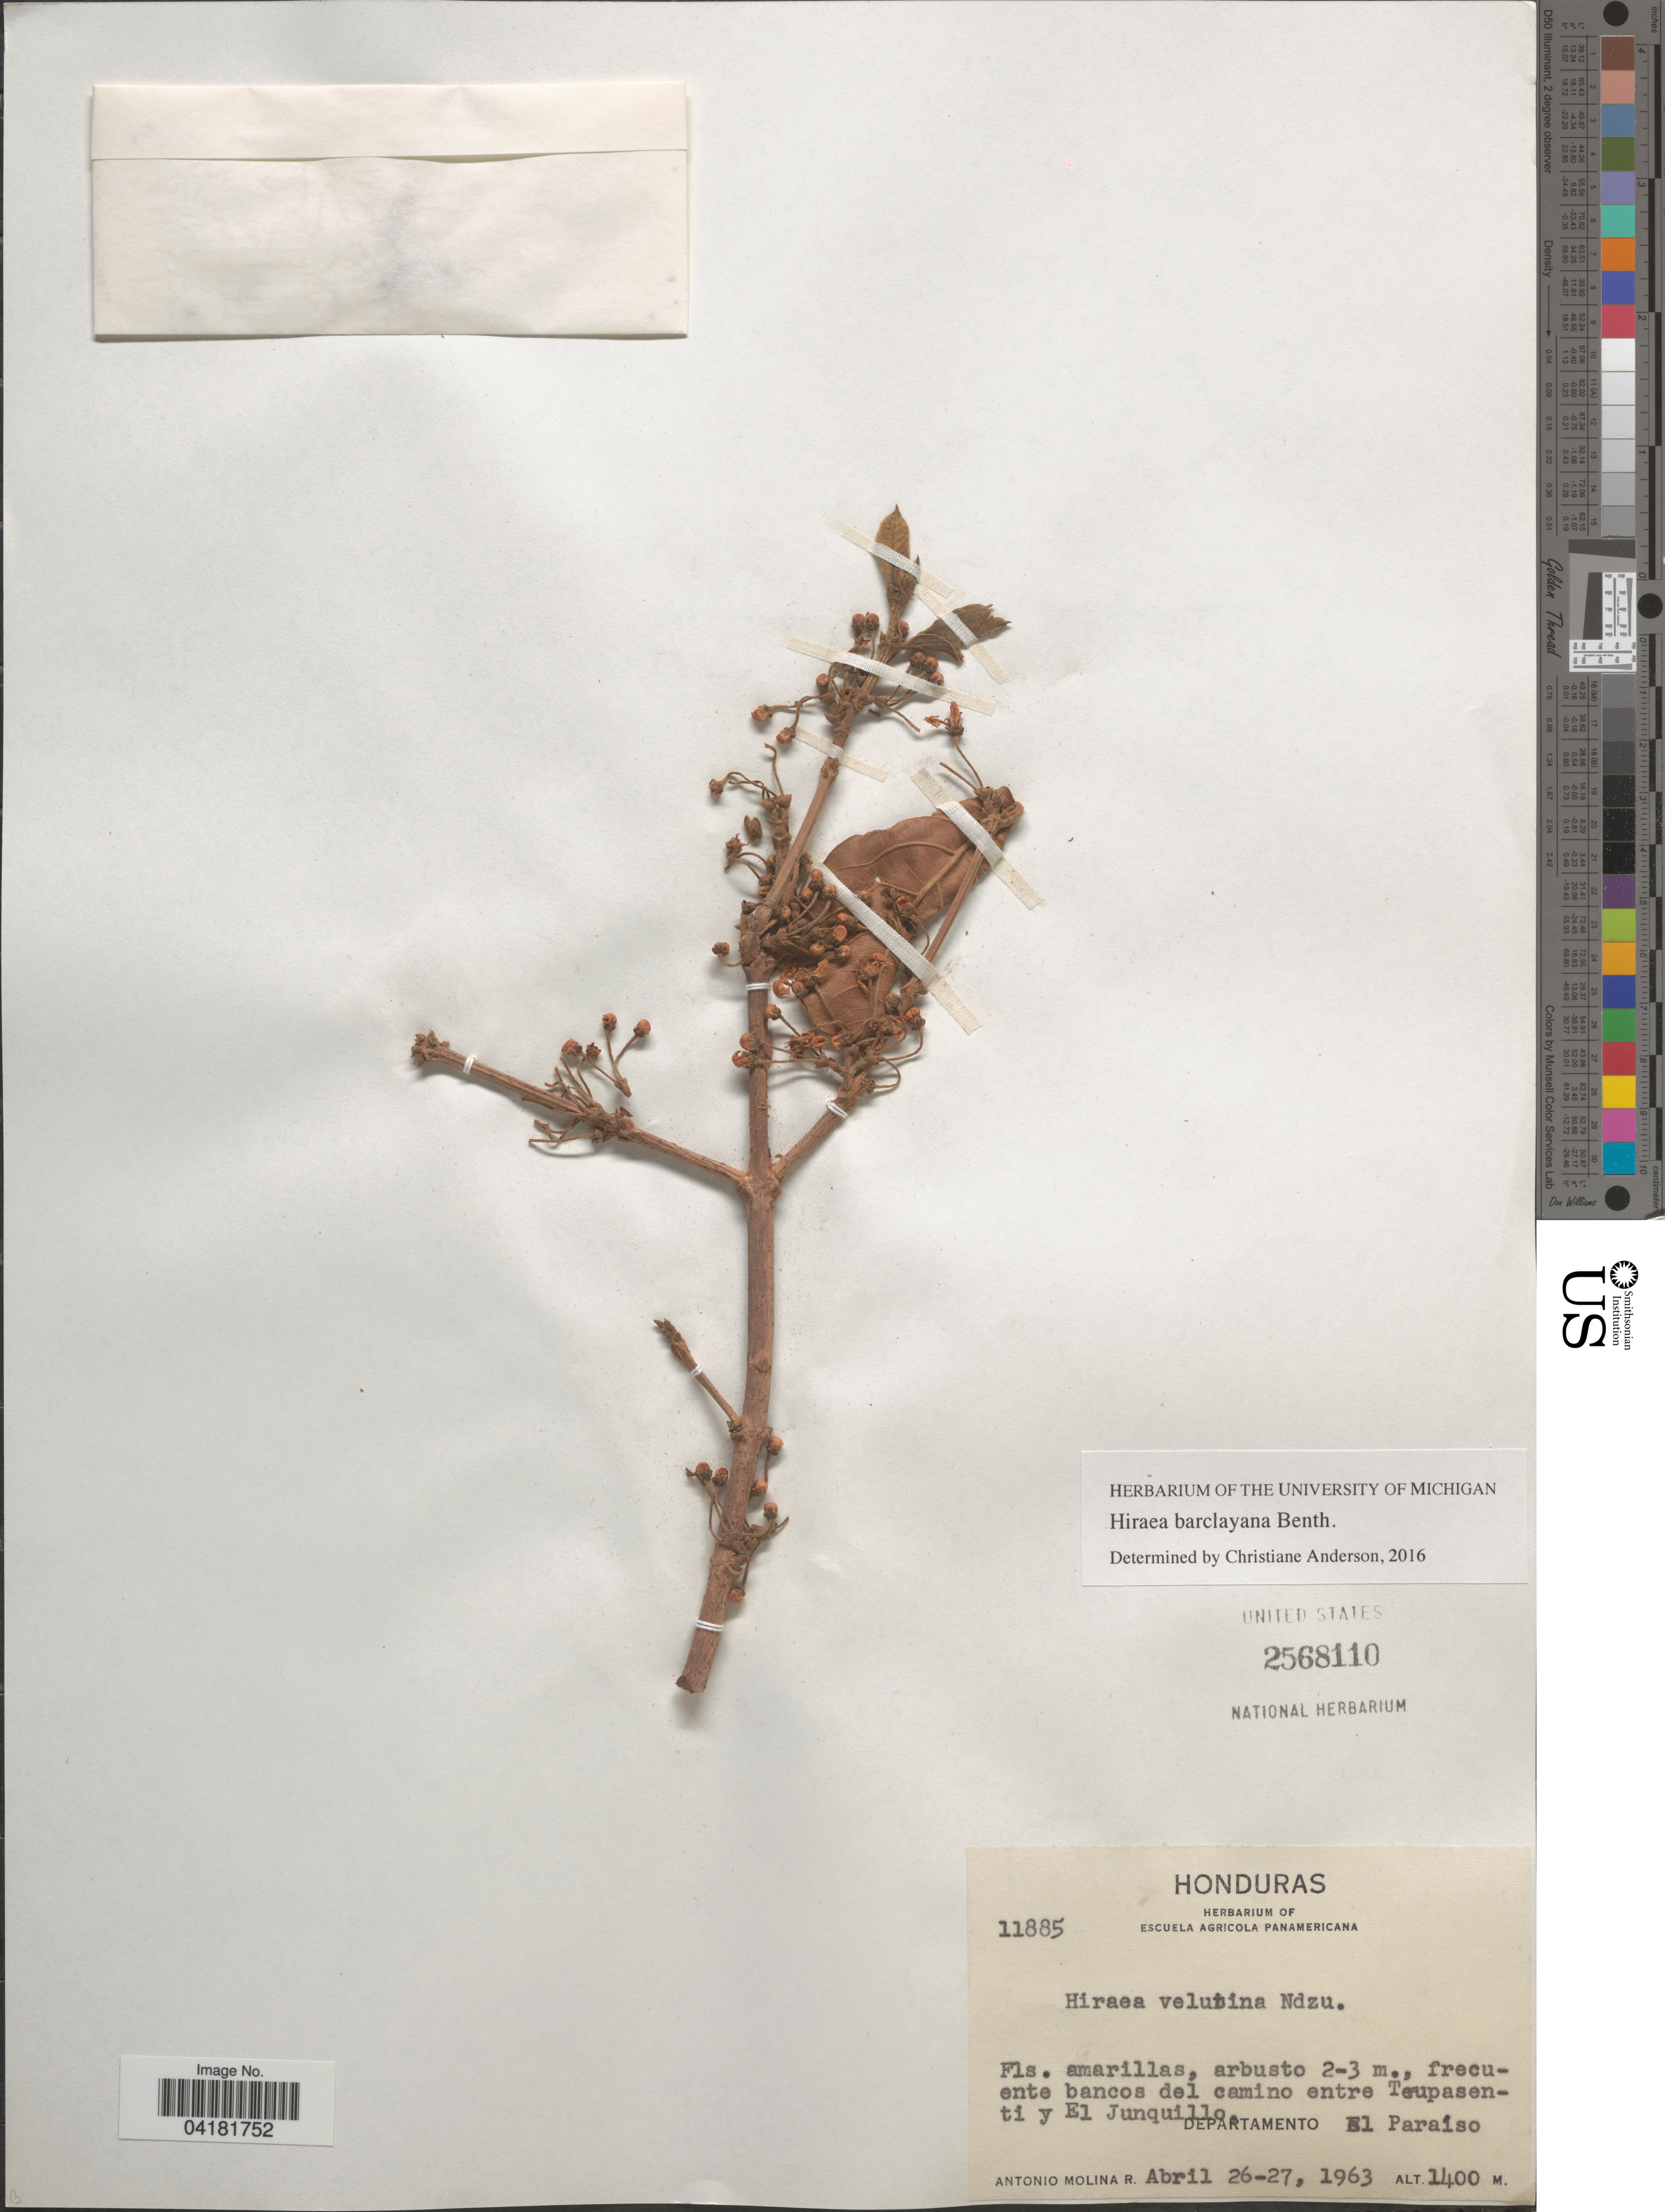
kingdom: Plantae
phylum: Tracheophyta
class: Magnoliopsida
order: Malpighiales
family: Malpighiaceae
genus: Hiraea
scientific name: Hiraea barclayana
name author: Benth.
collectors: A. Molina R.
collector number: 11885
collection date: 1963-04-26/1963-04-27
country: Honduras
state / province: El Paraiso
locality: Frecuente bancos del camino entre Teupasenti y El Junquillo. Departamento El Paraiso.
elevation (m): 1400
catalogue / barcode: US 2568110